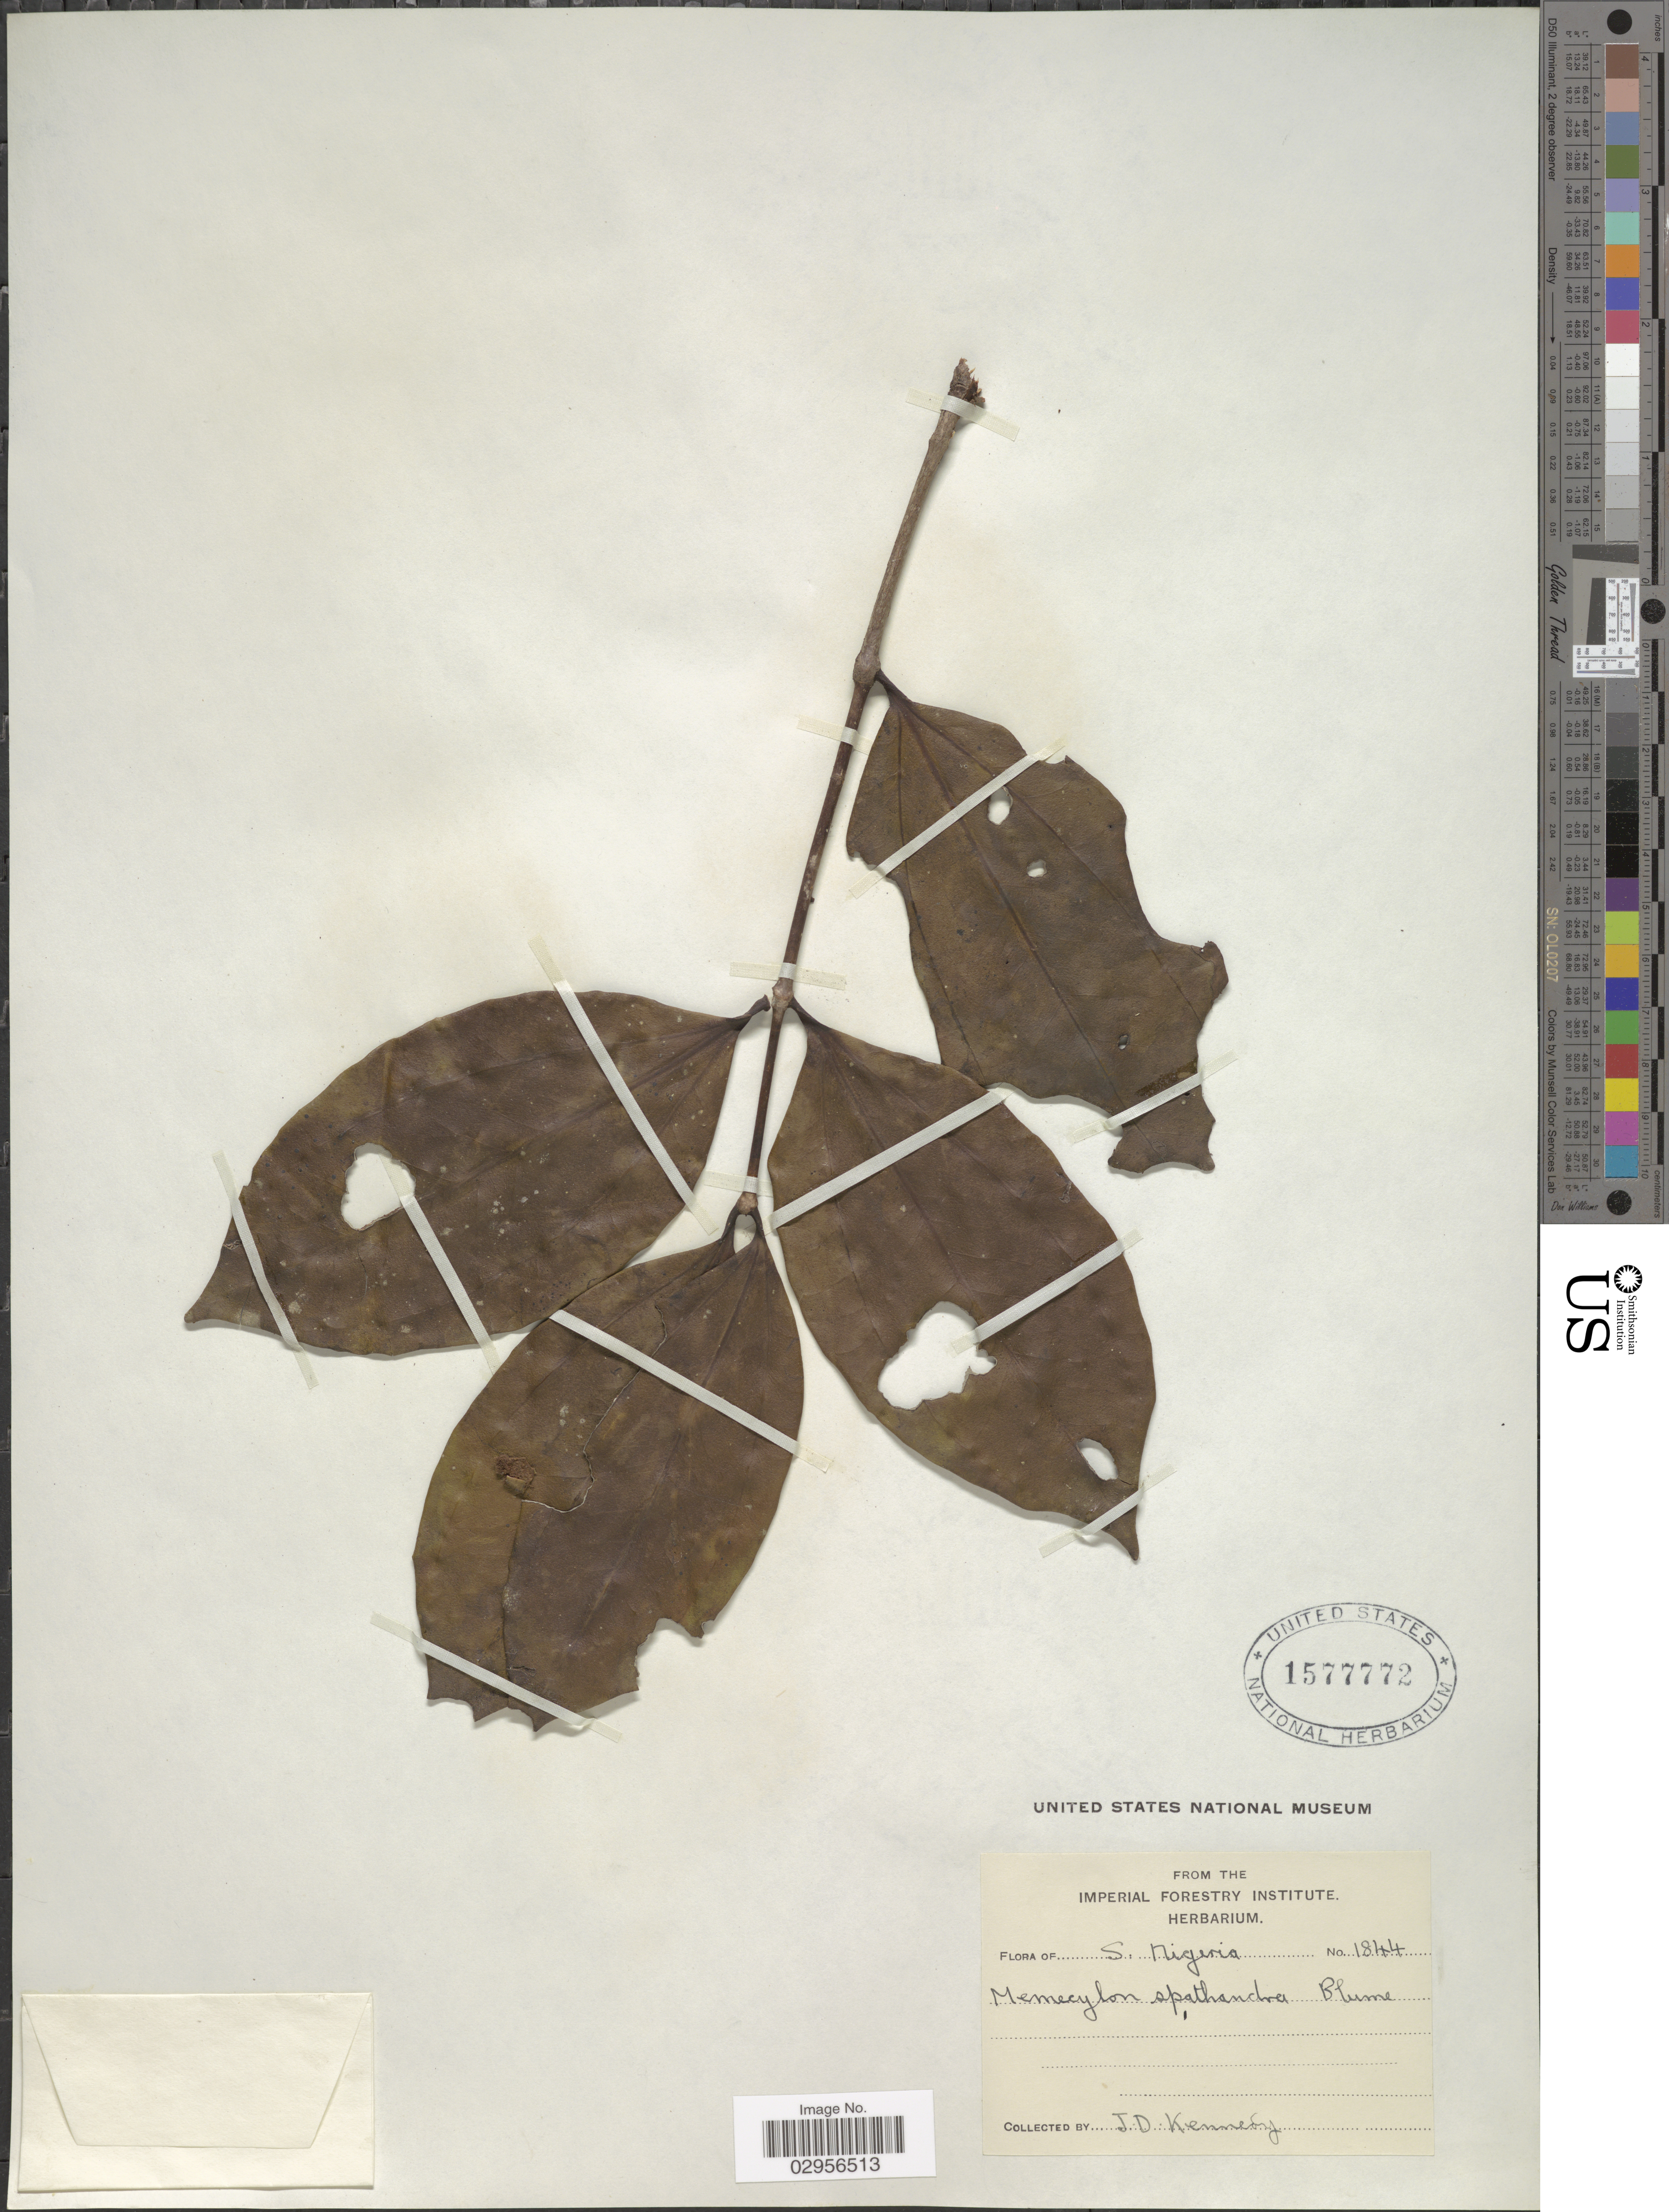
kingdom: Plantae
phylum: Tracheophyta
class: Magnoliopsida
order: Myrtales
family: Melastomataceae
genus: Memecylon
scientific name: Memecylon spathandra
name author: Blume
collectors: J. D. Kennedy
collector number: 1844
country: Nigeria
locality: S. Nigeria.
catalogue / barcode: US 1577772